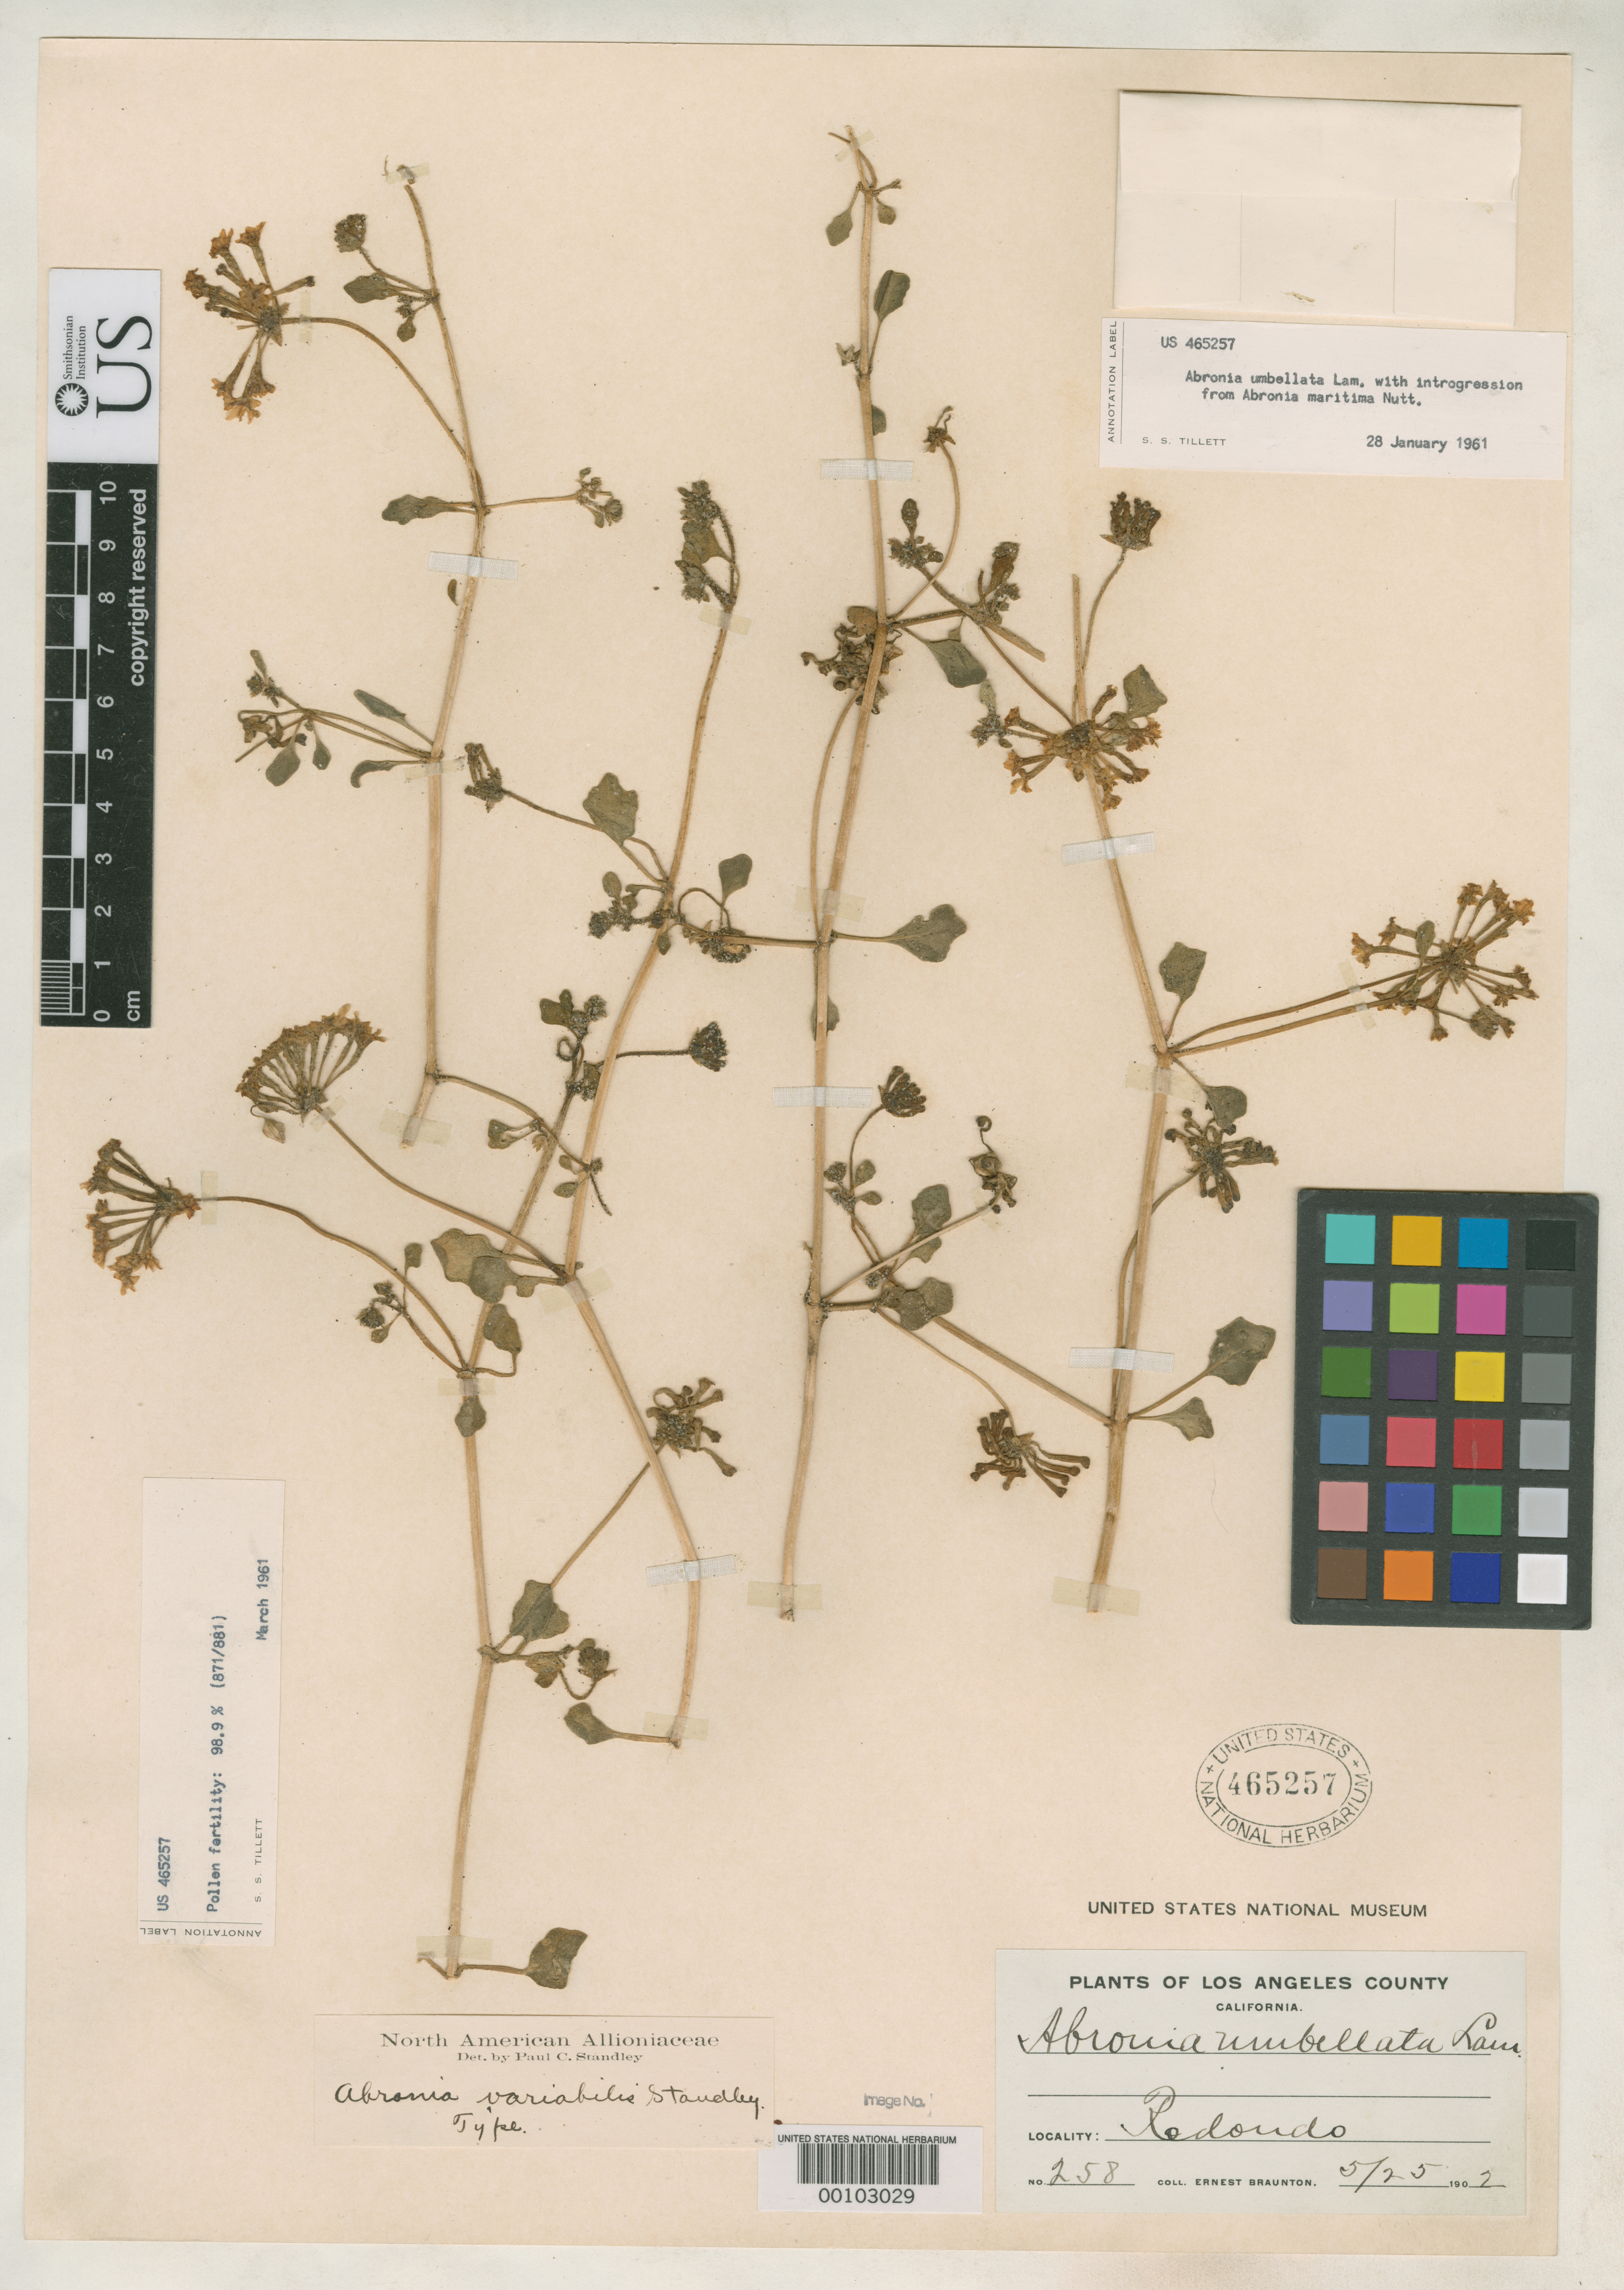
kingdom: Plantae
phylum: Tracheophyta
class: Magnoliopsida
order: Caryophyllales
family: Nyctaginaceae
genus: Abronia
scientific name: Abronia variabilis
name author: Standl.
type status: Holotype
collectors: E. Braunton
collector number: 258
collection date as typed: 25 May 1892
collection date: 1892-05-25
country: United States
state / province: California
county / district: Los Angeles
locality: Redondo.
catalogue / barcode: US 465257